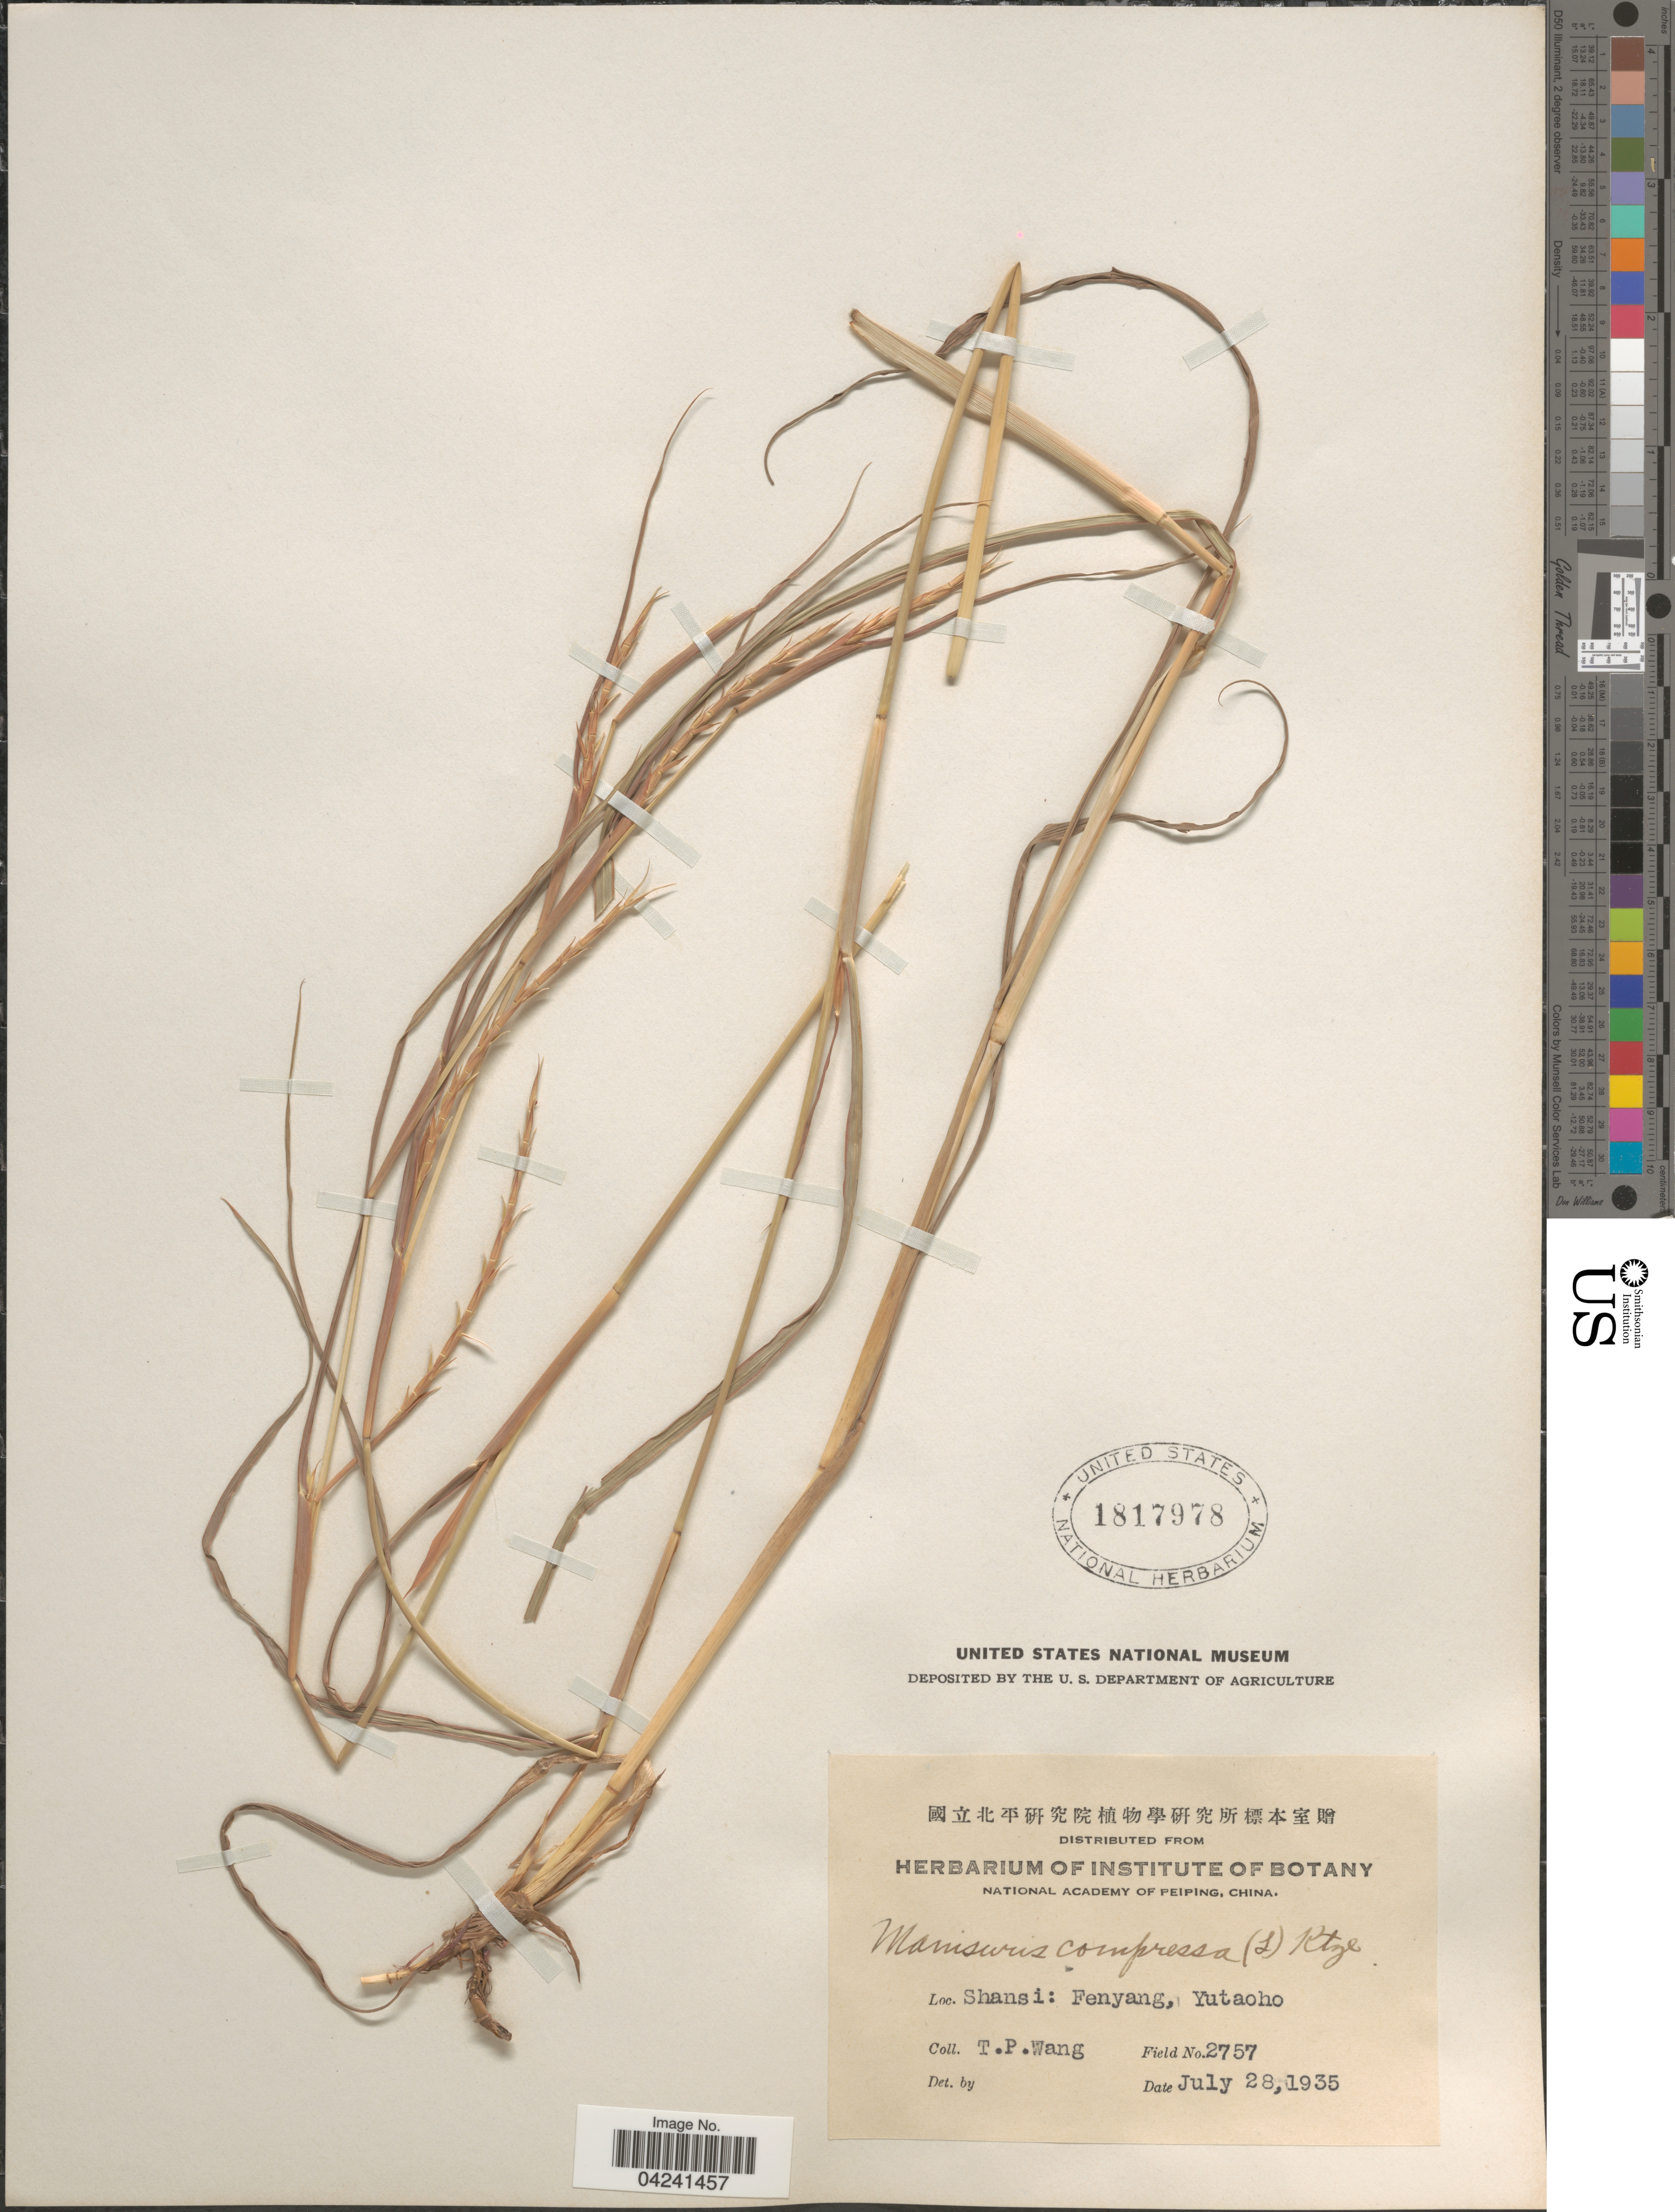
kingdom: Plantae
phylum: Tracheophyta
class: Liliopsida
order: Poales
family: Poaceae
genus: Hemarthria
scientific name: Hemarthria compressa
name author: (L.) R. Br.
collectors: T. Wang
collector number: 2757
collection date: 1935-07-28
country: China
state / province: Shanxi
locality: Shansi: Fenyang, Yutaoho.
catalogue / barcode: US 1817978